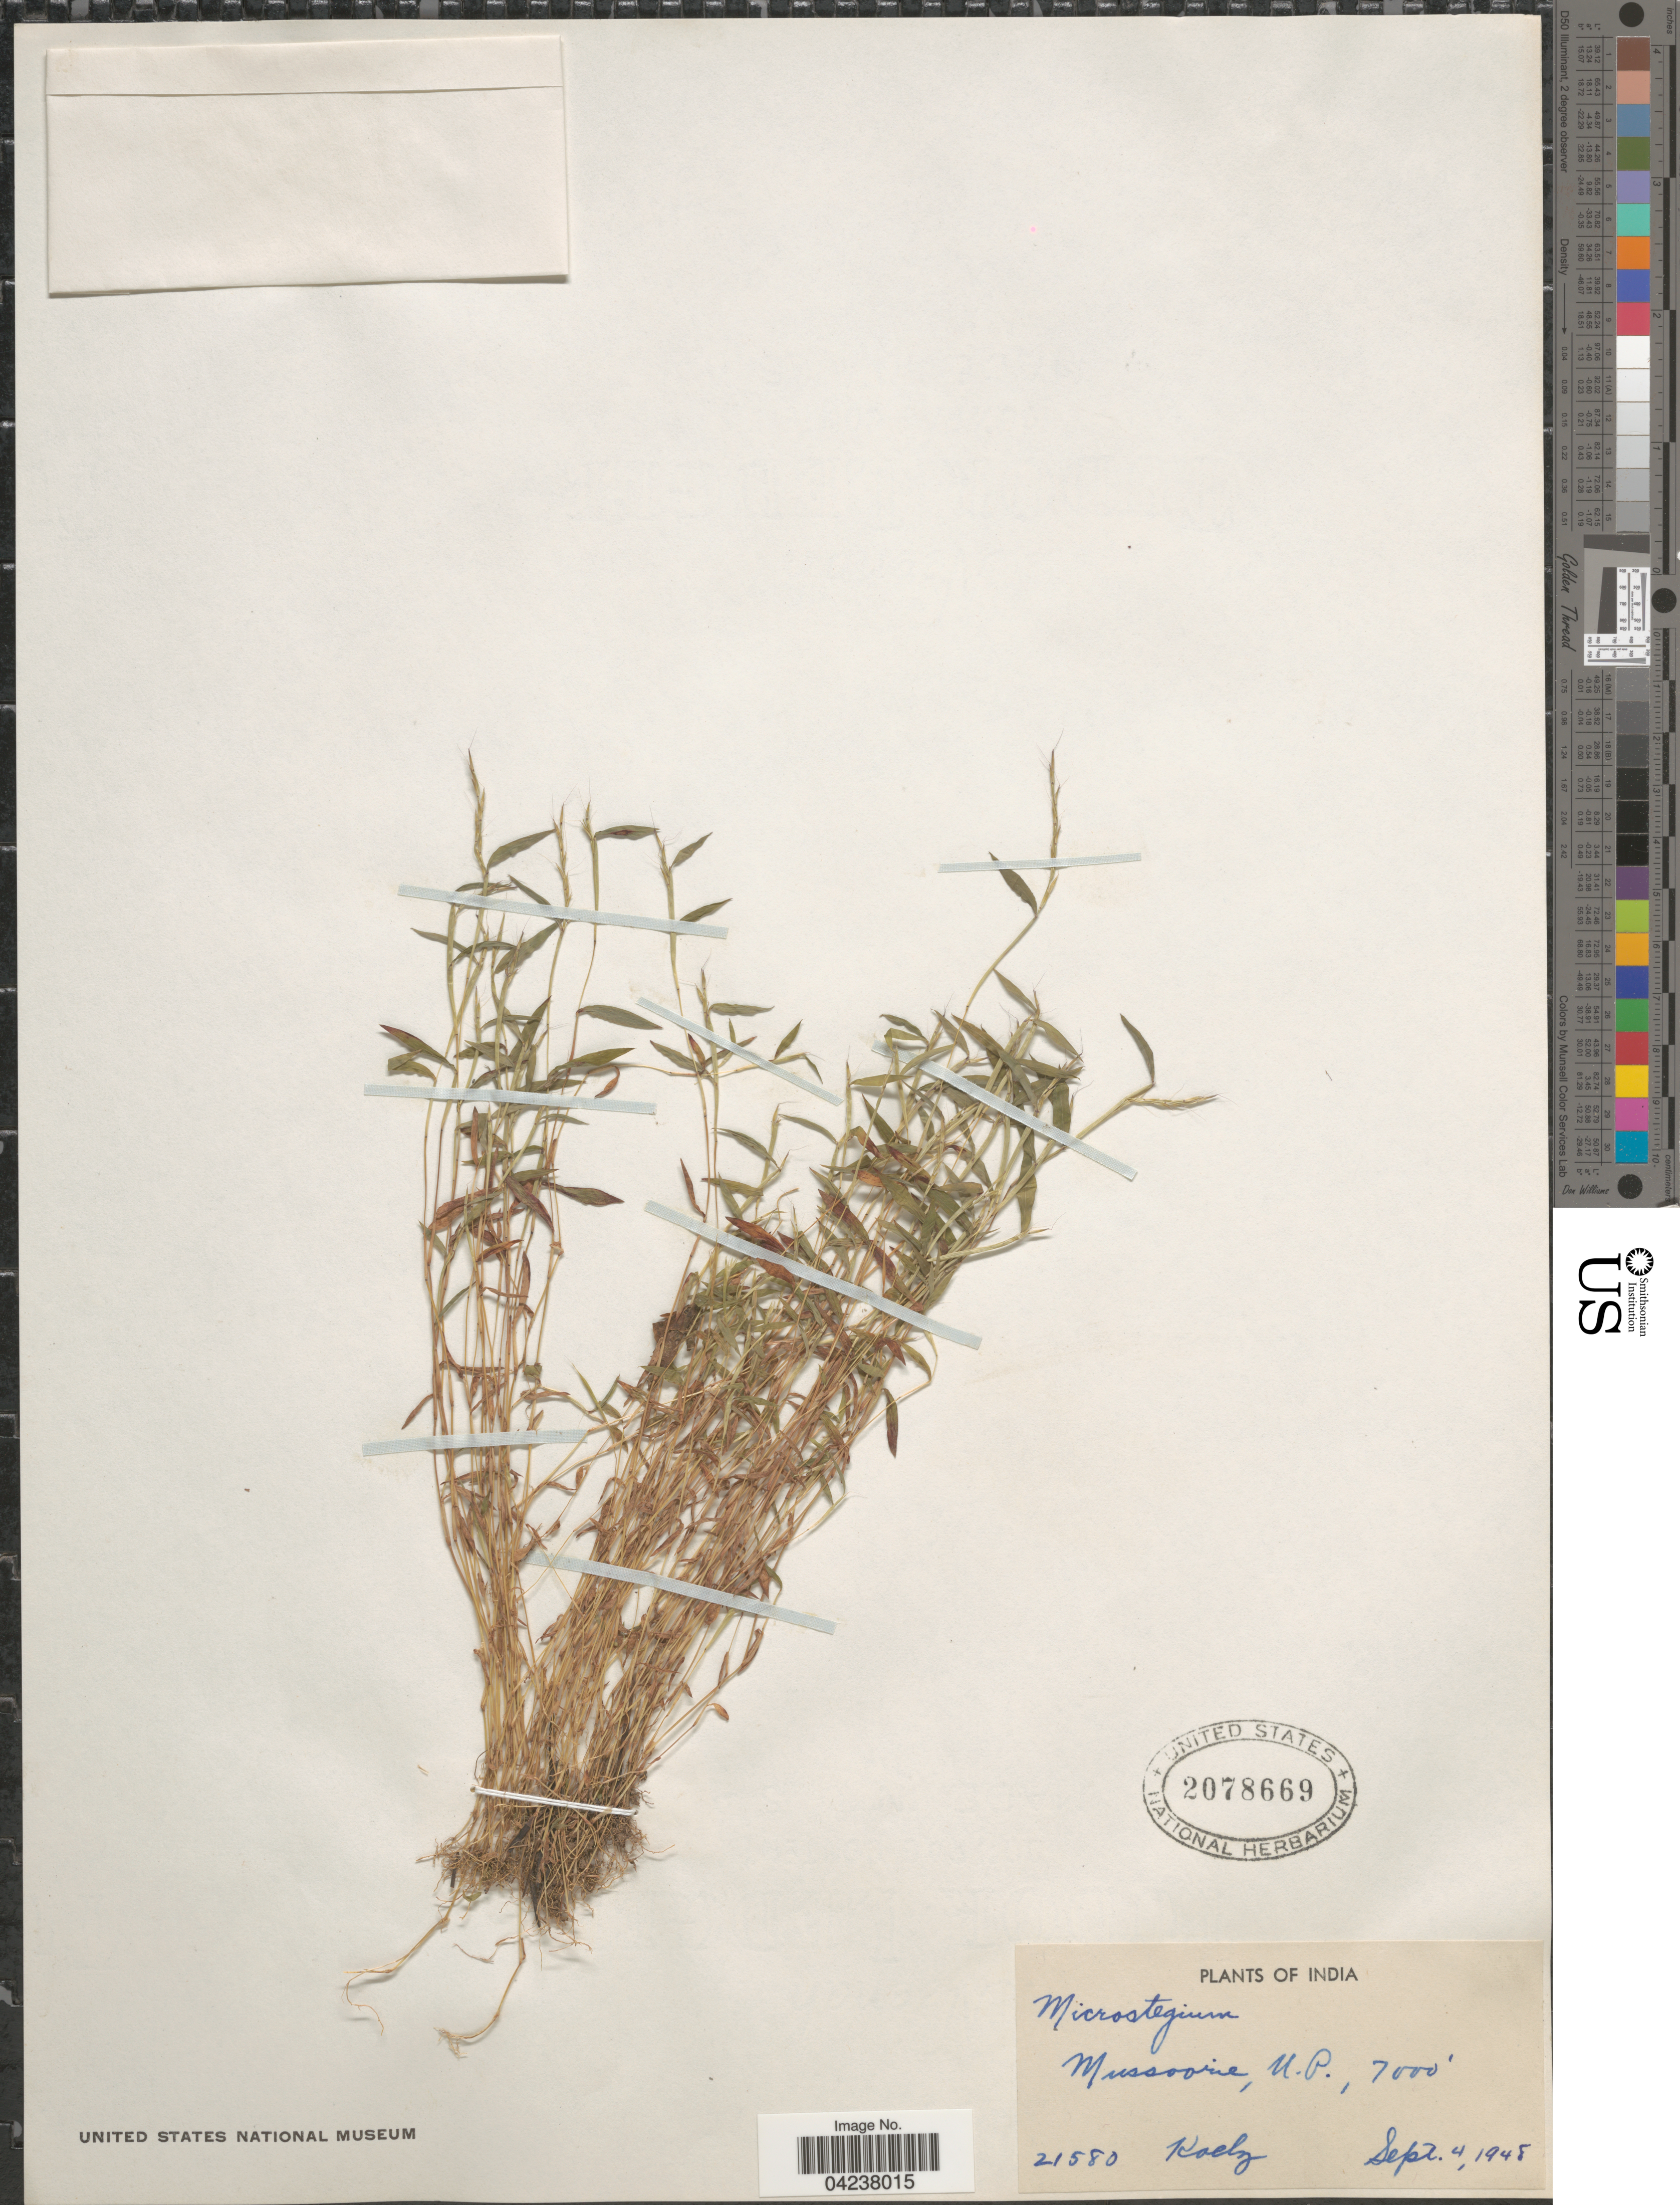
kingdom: Plantae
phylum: Tracheophyta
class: Liliopsida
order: Poales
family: Poaceae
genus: Microstegium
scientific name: Microstegium sp.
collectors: Koelz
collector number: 21580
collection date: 1948-09-04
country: India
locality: Mussoorie, U.P.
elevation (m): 2134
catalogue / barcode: US 2078669